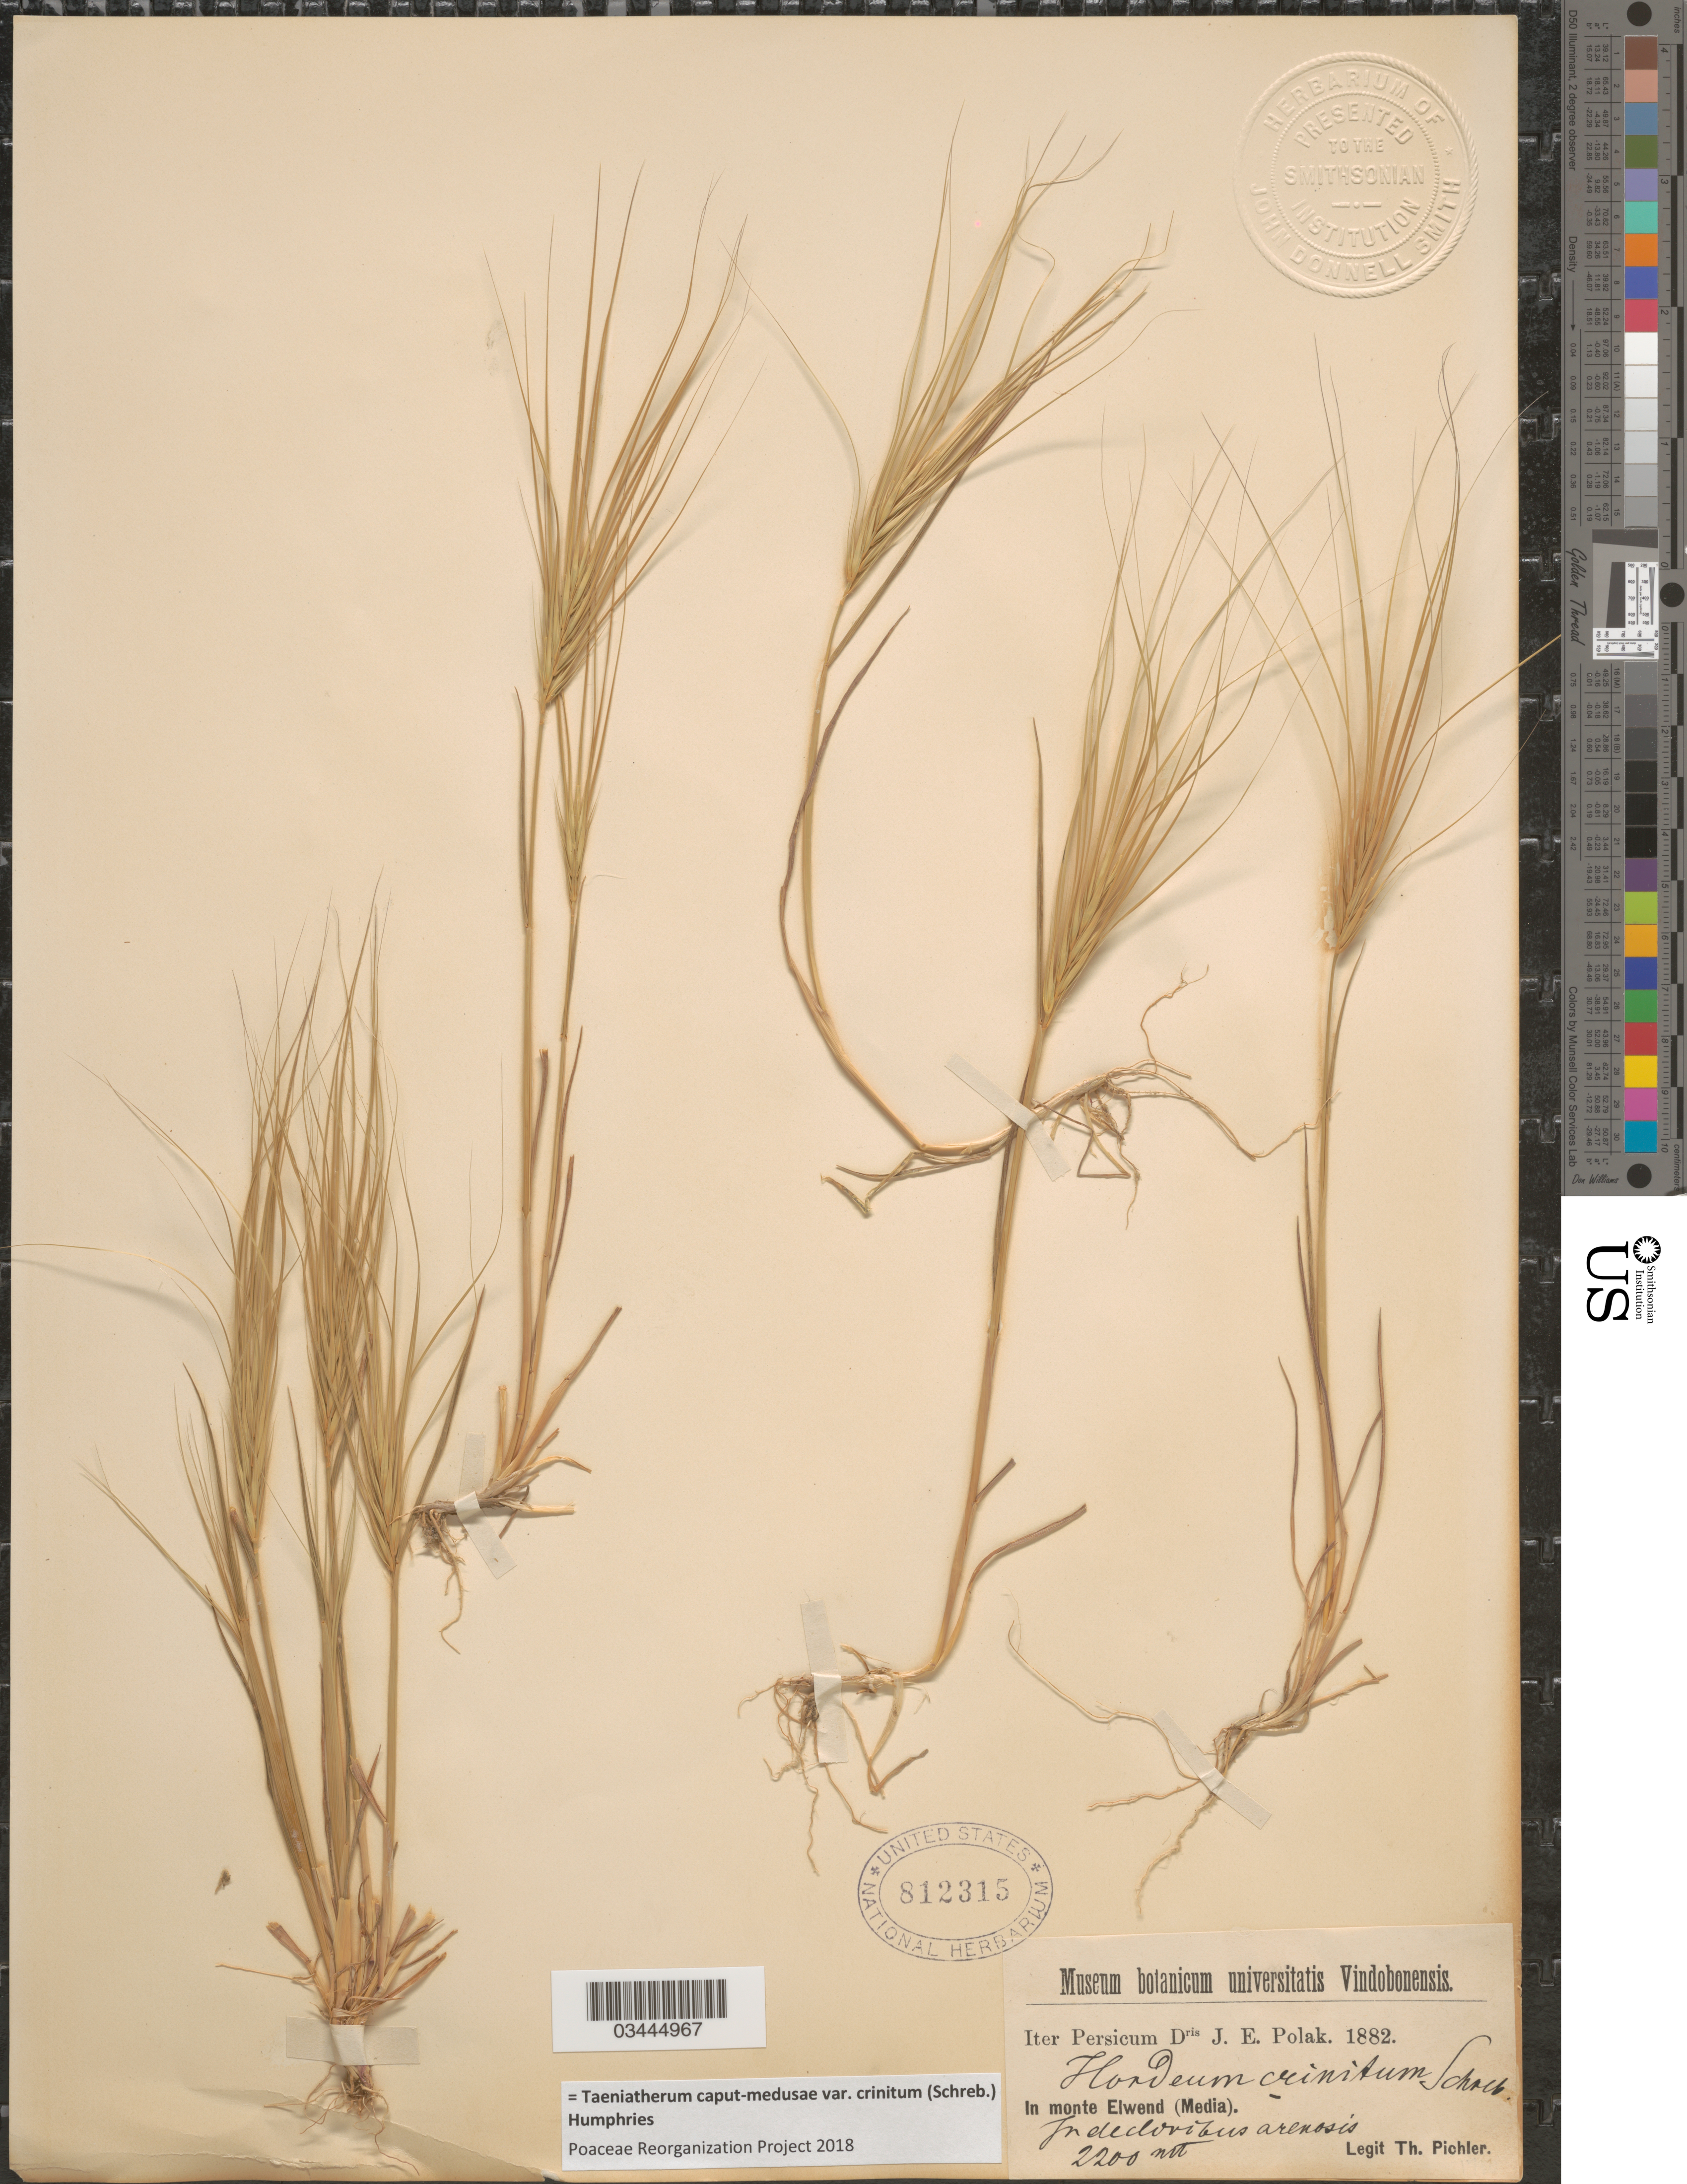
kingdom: Plantae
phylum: Tracheophyta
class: Liliopsida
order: Poales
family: Poaceae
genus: Taeniatherum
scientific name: Taeniatherum caput-medusae var. crinitum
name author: (Schreb.) Humphries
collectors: T. Pichler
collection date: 1882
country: Iran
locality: Iter Persicum Dris J. E. Polak. 1882. In monte Elwend (Media). In declivibus arenosis.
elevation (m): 2200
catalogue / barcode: US 812315